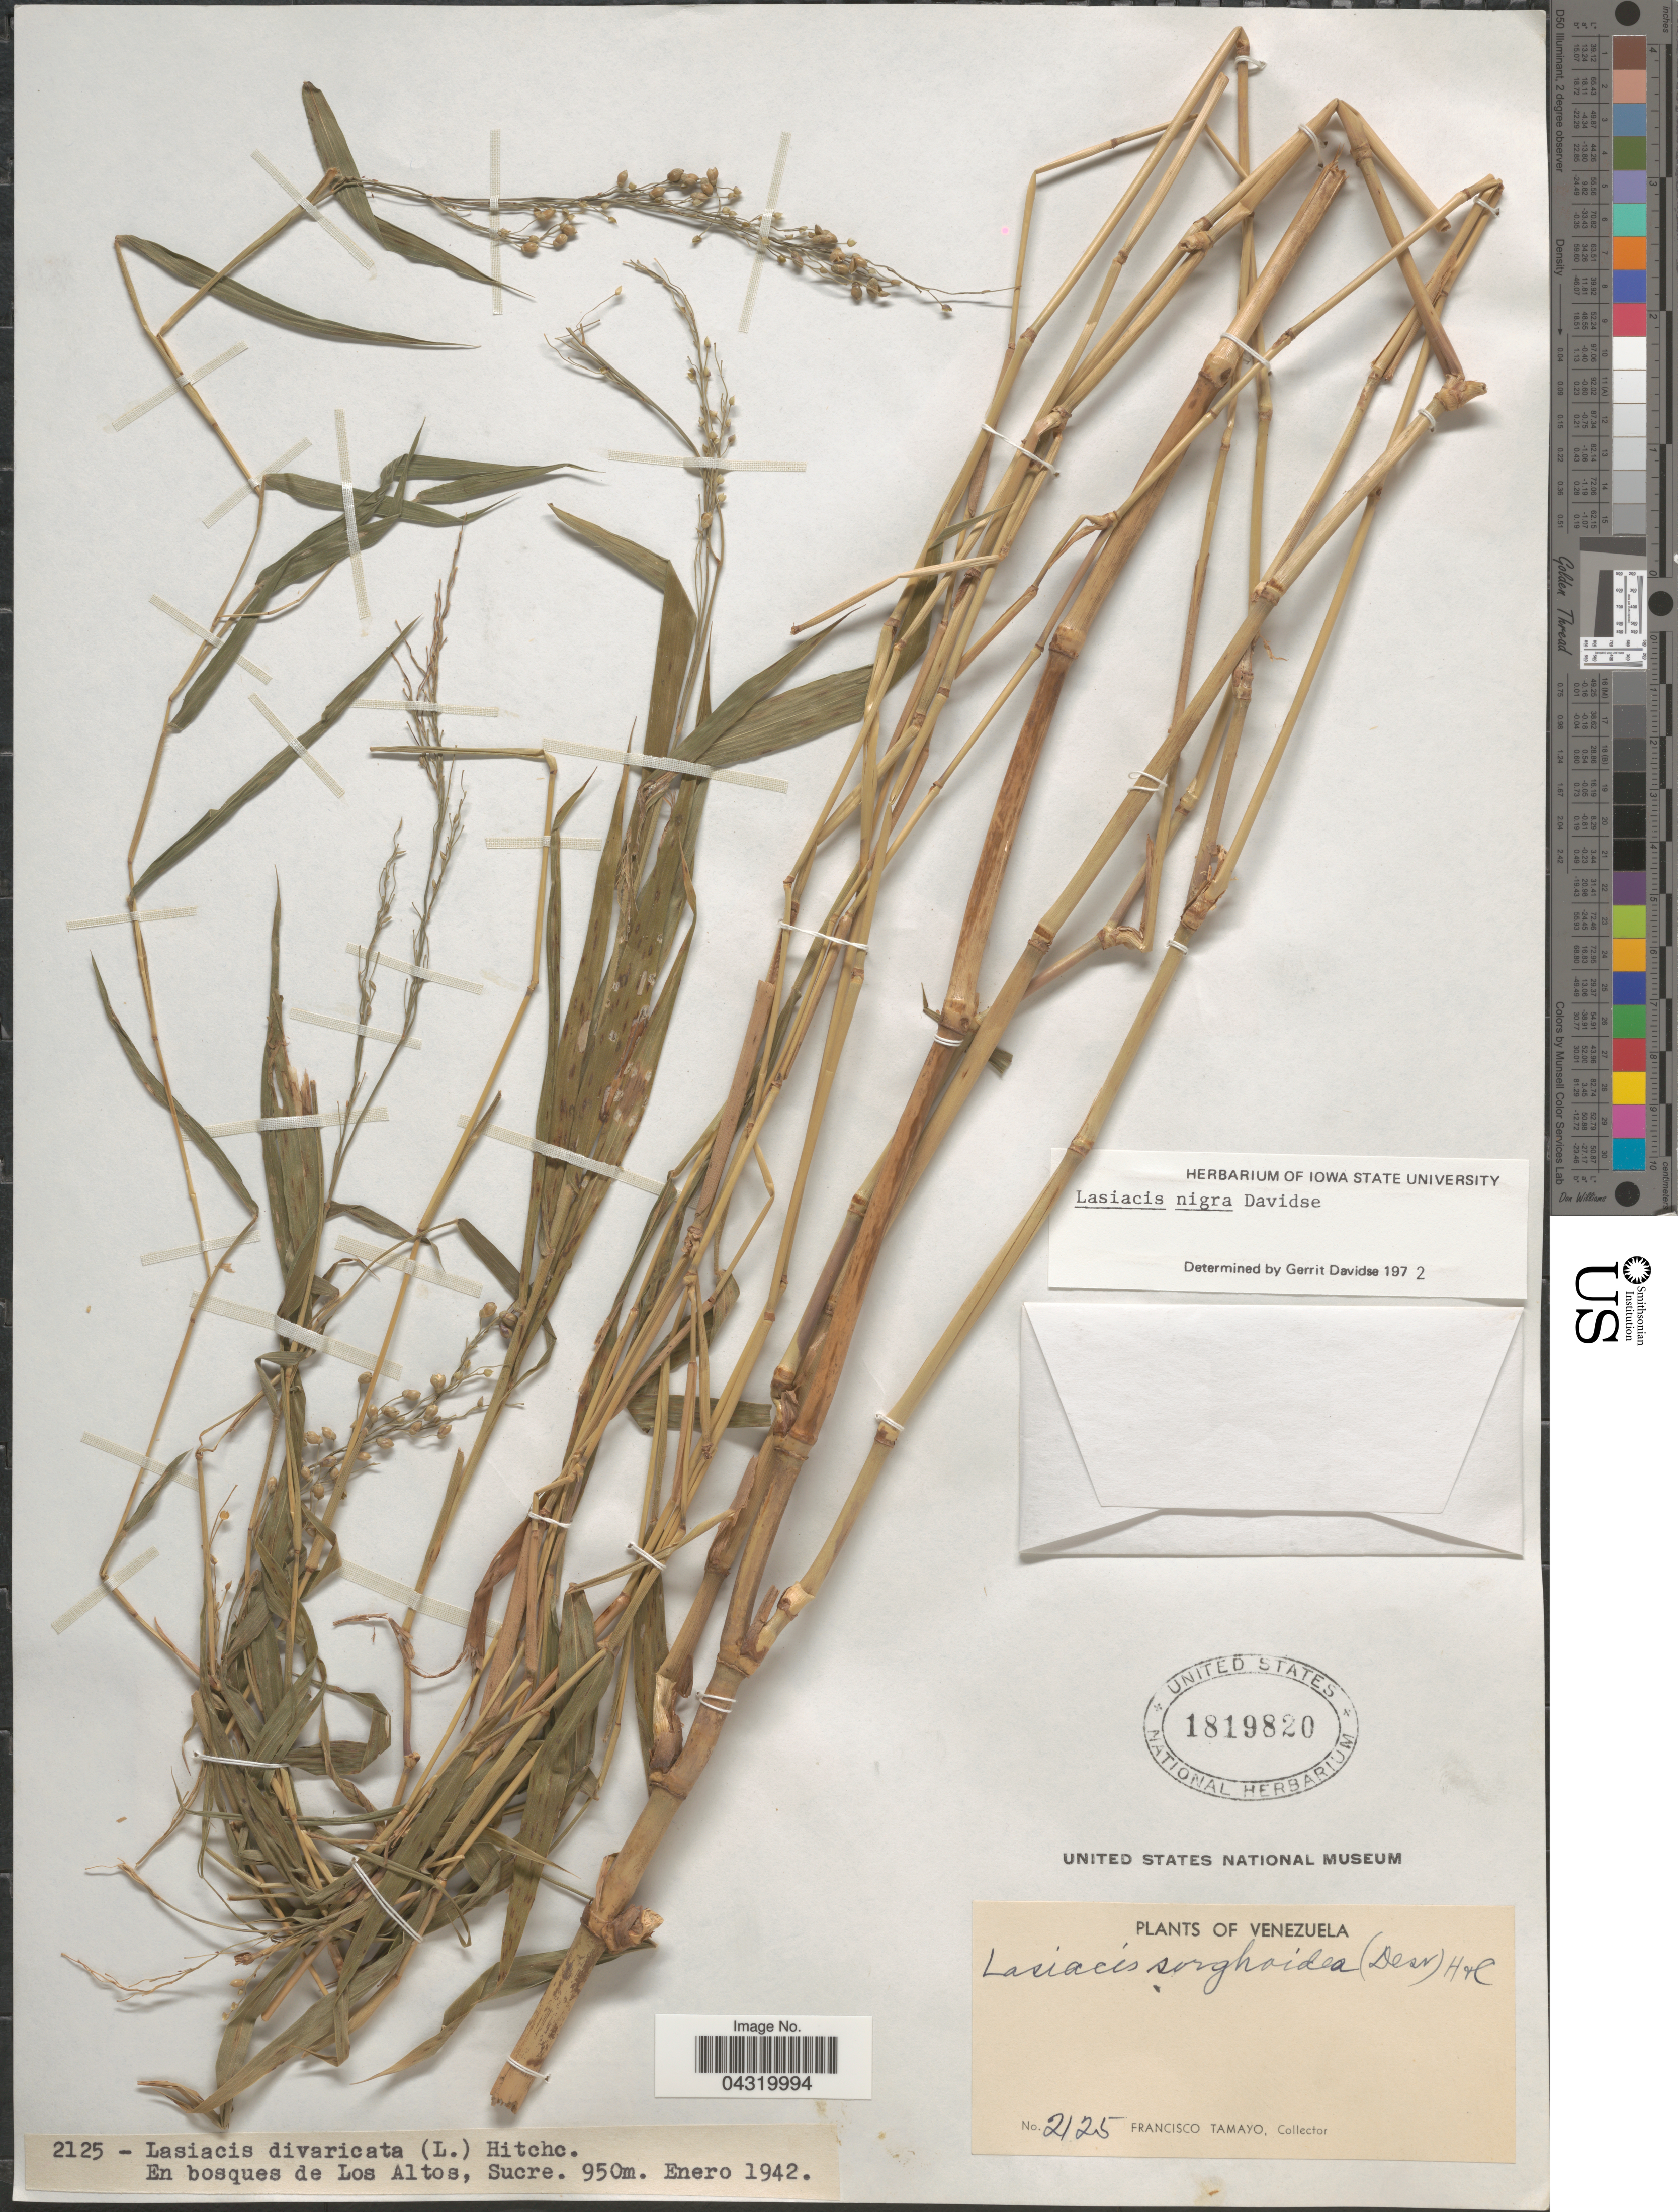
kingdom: Plantae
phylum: Tracheophyta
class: Liliopsida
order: Poales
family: Poaceae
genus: Lasiacis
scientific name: Lasiacis nigra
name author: Davidse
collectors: F. Tamayo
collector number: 2125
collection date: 1942-01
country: Venezuela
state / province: Sucre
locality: En bosques de Los Altos.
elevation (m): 950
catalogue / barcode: US 1819820